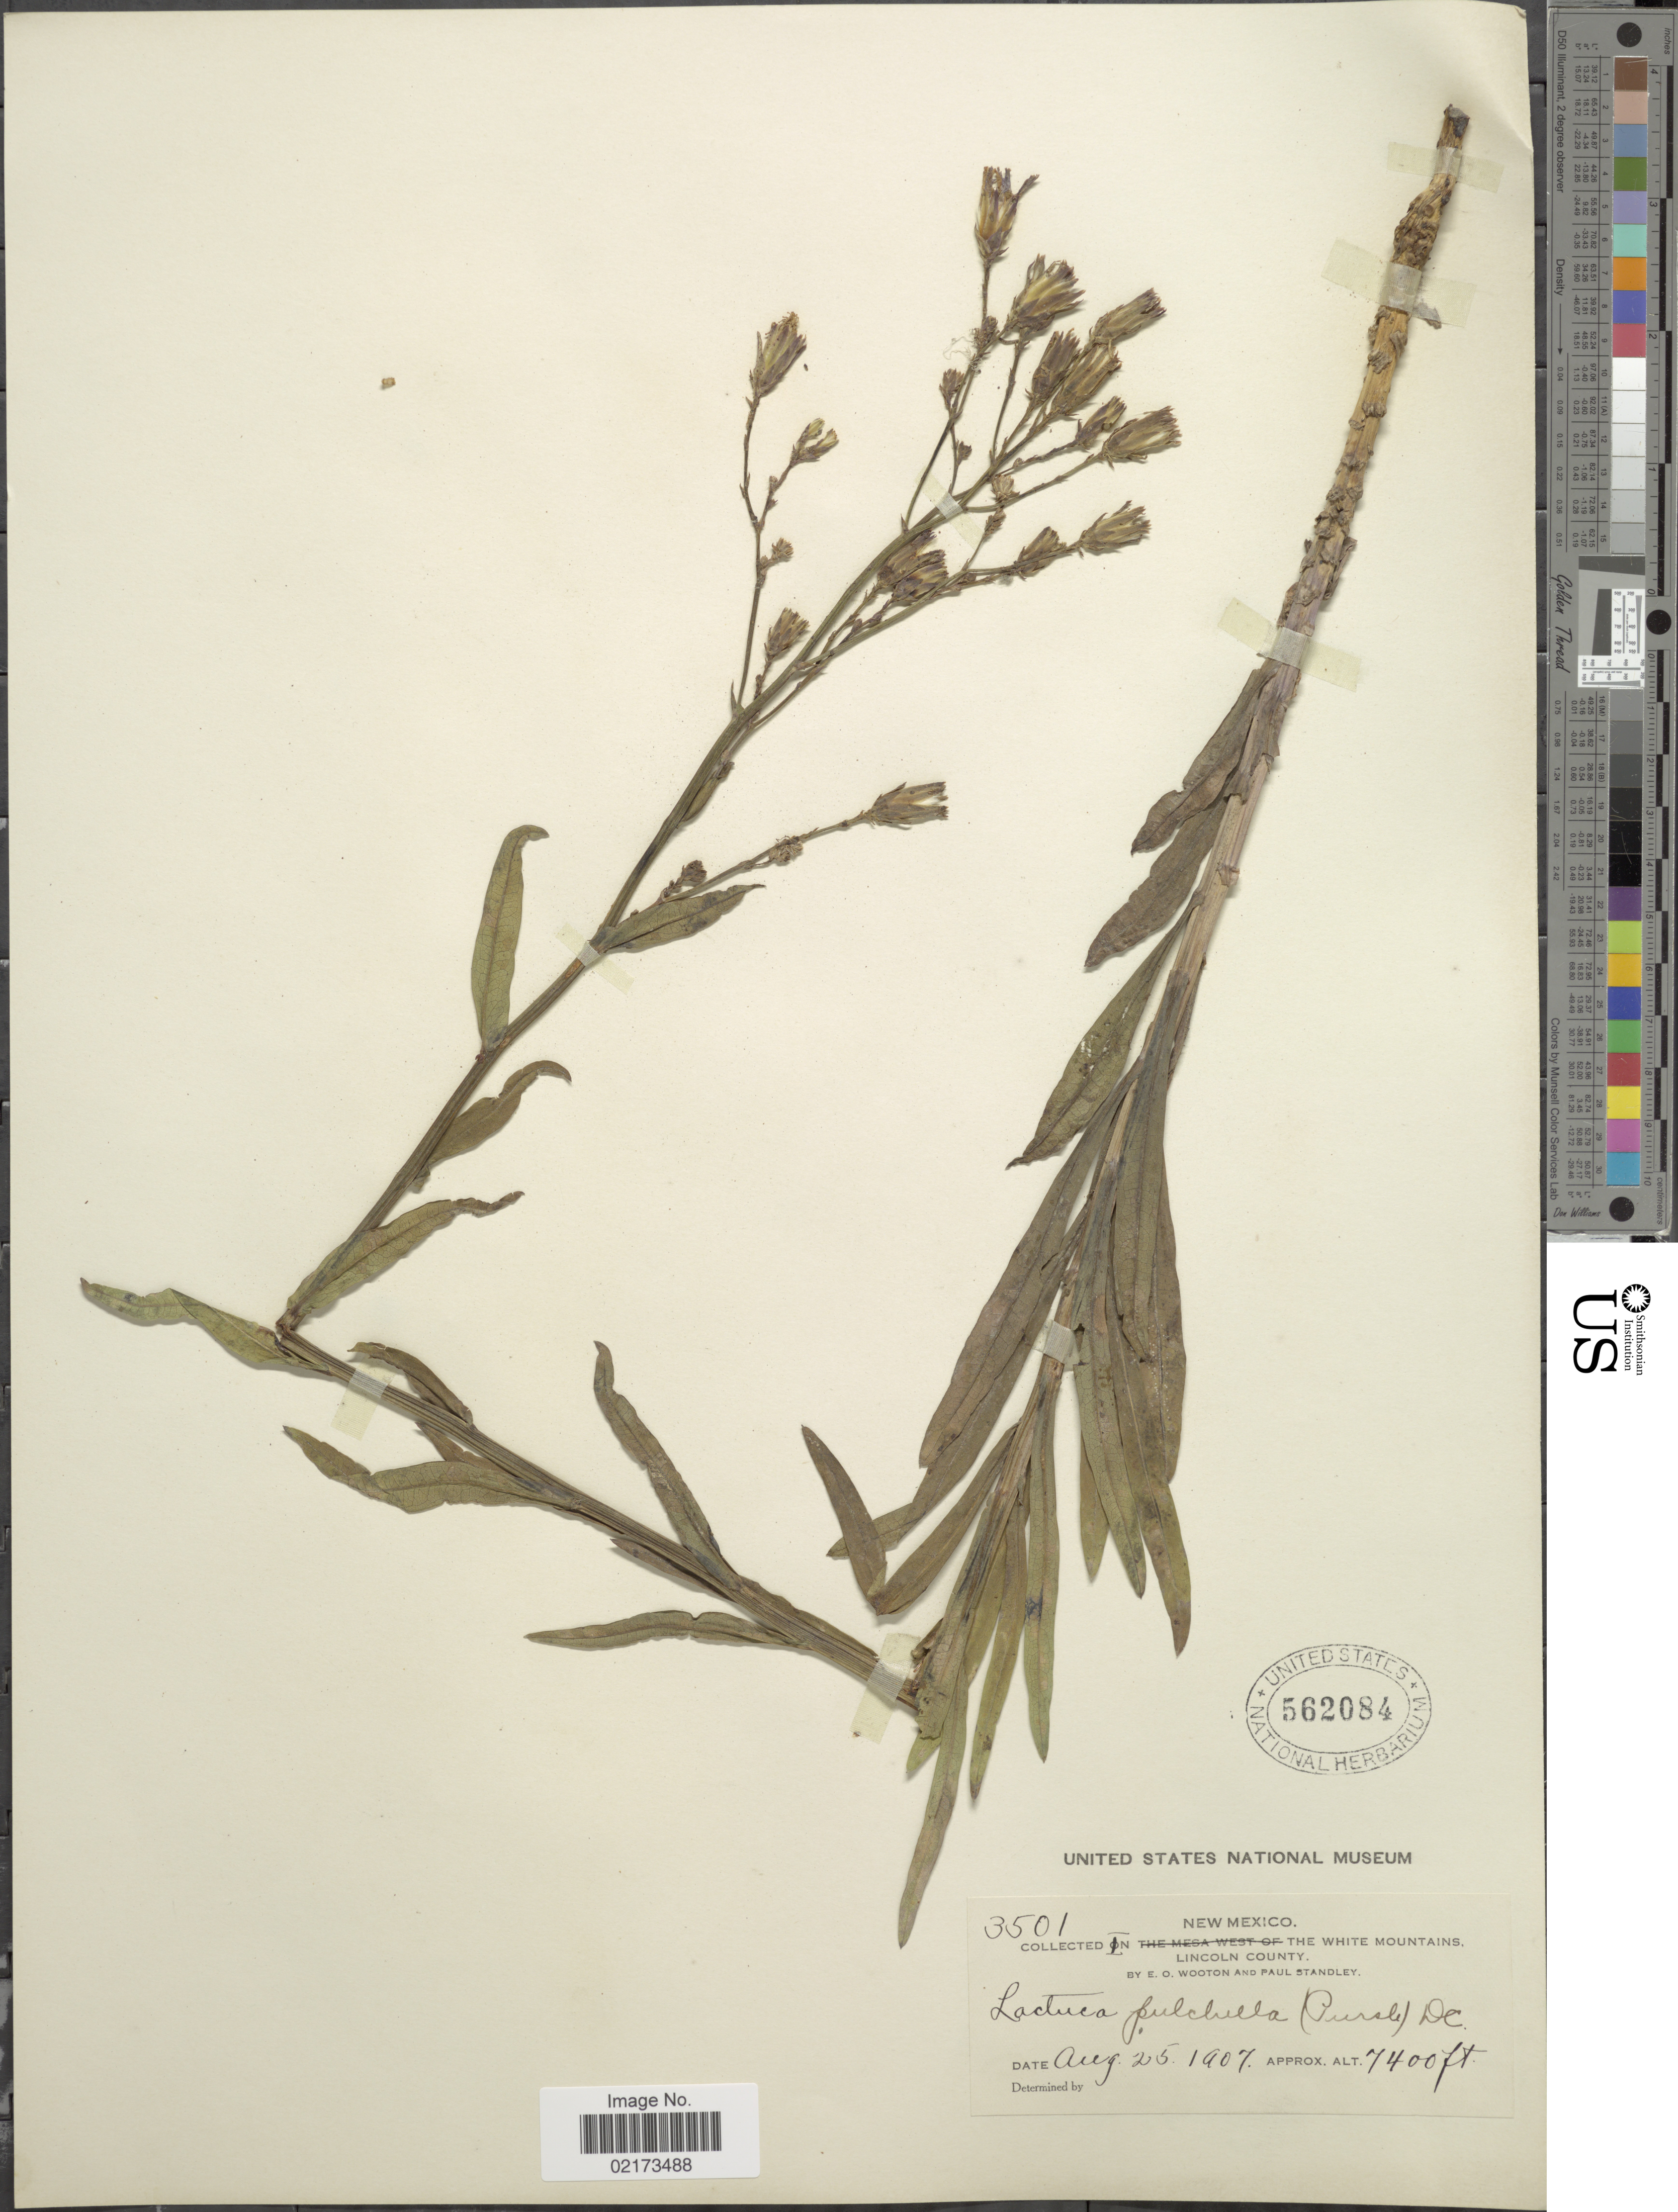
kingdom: Plantae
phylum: Tracheophyta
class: Magnoliopsida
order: Asterales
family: Asteraceae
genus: Lactuca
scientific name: Lactuca tatarica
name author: (L.) C.A. Mey.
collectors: E. O. Wooton & P. C. Standley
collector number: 3501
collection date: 1907-08-25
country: United States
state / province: New Mexico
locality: White Mountains, Lincoln County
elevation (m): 2256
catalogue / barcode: US 562084